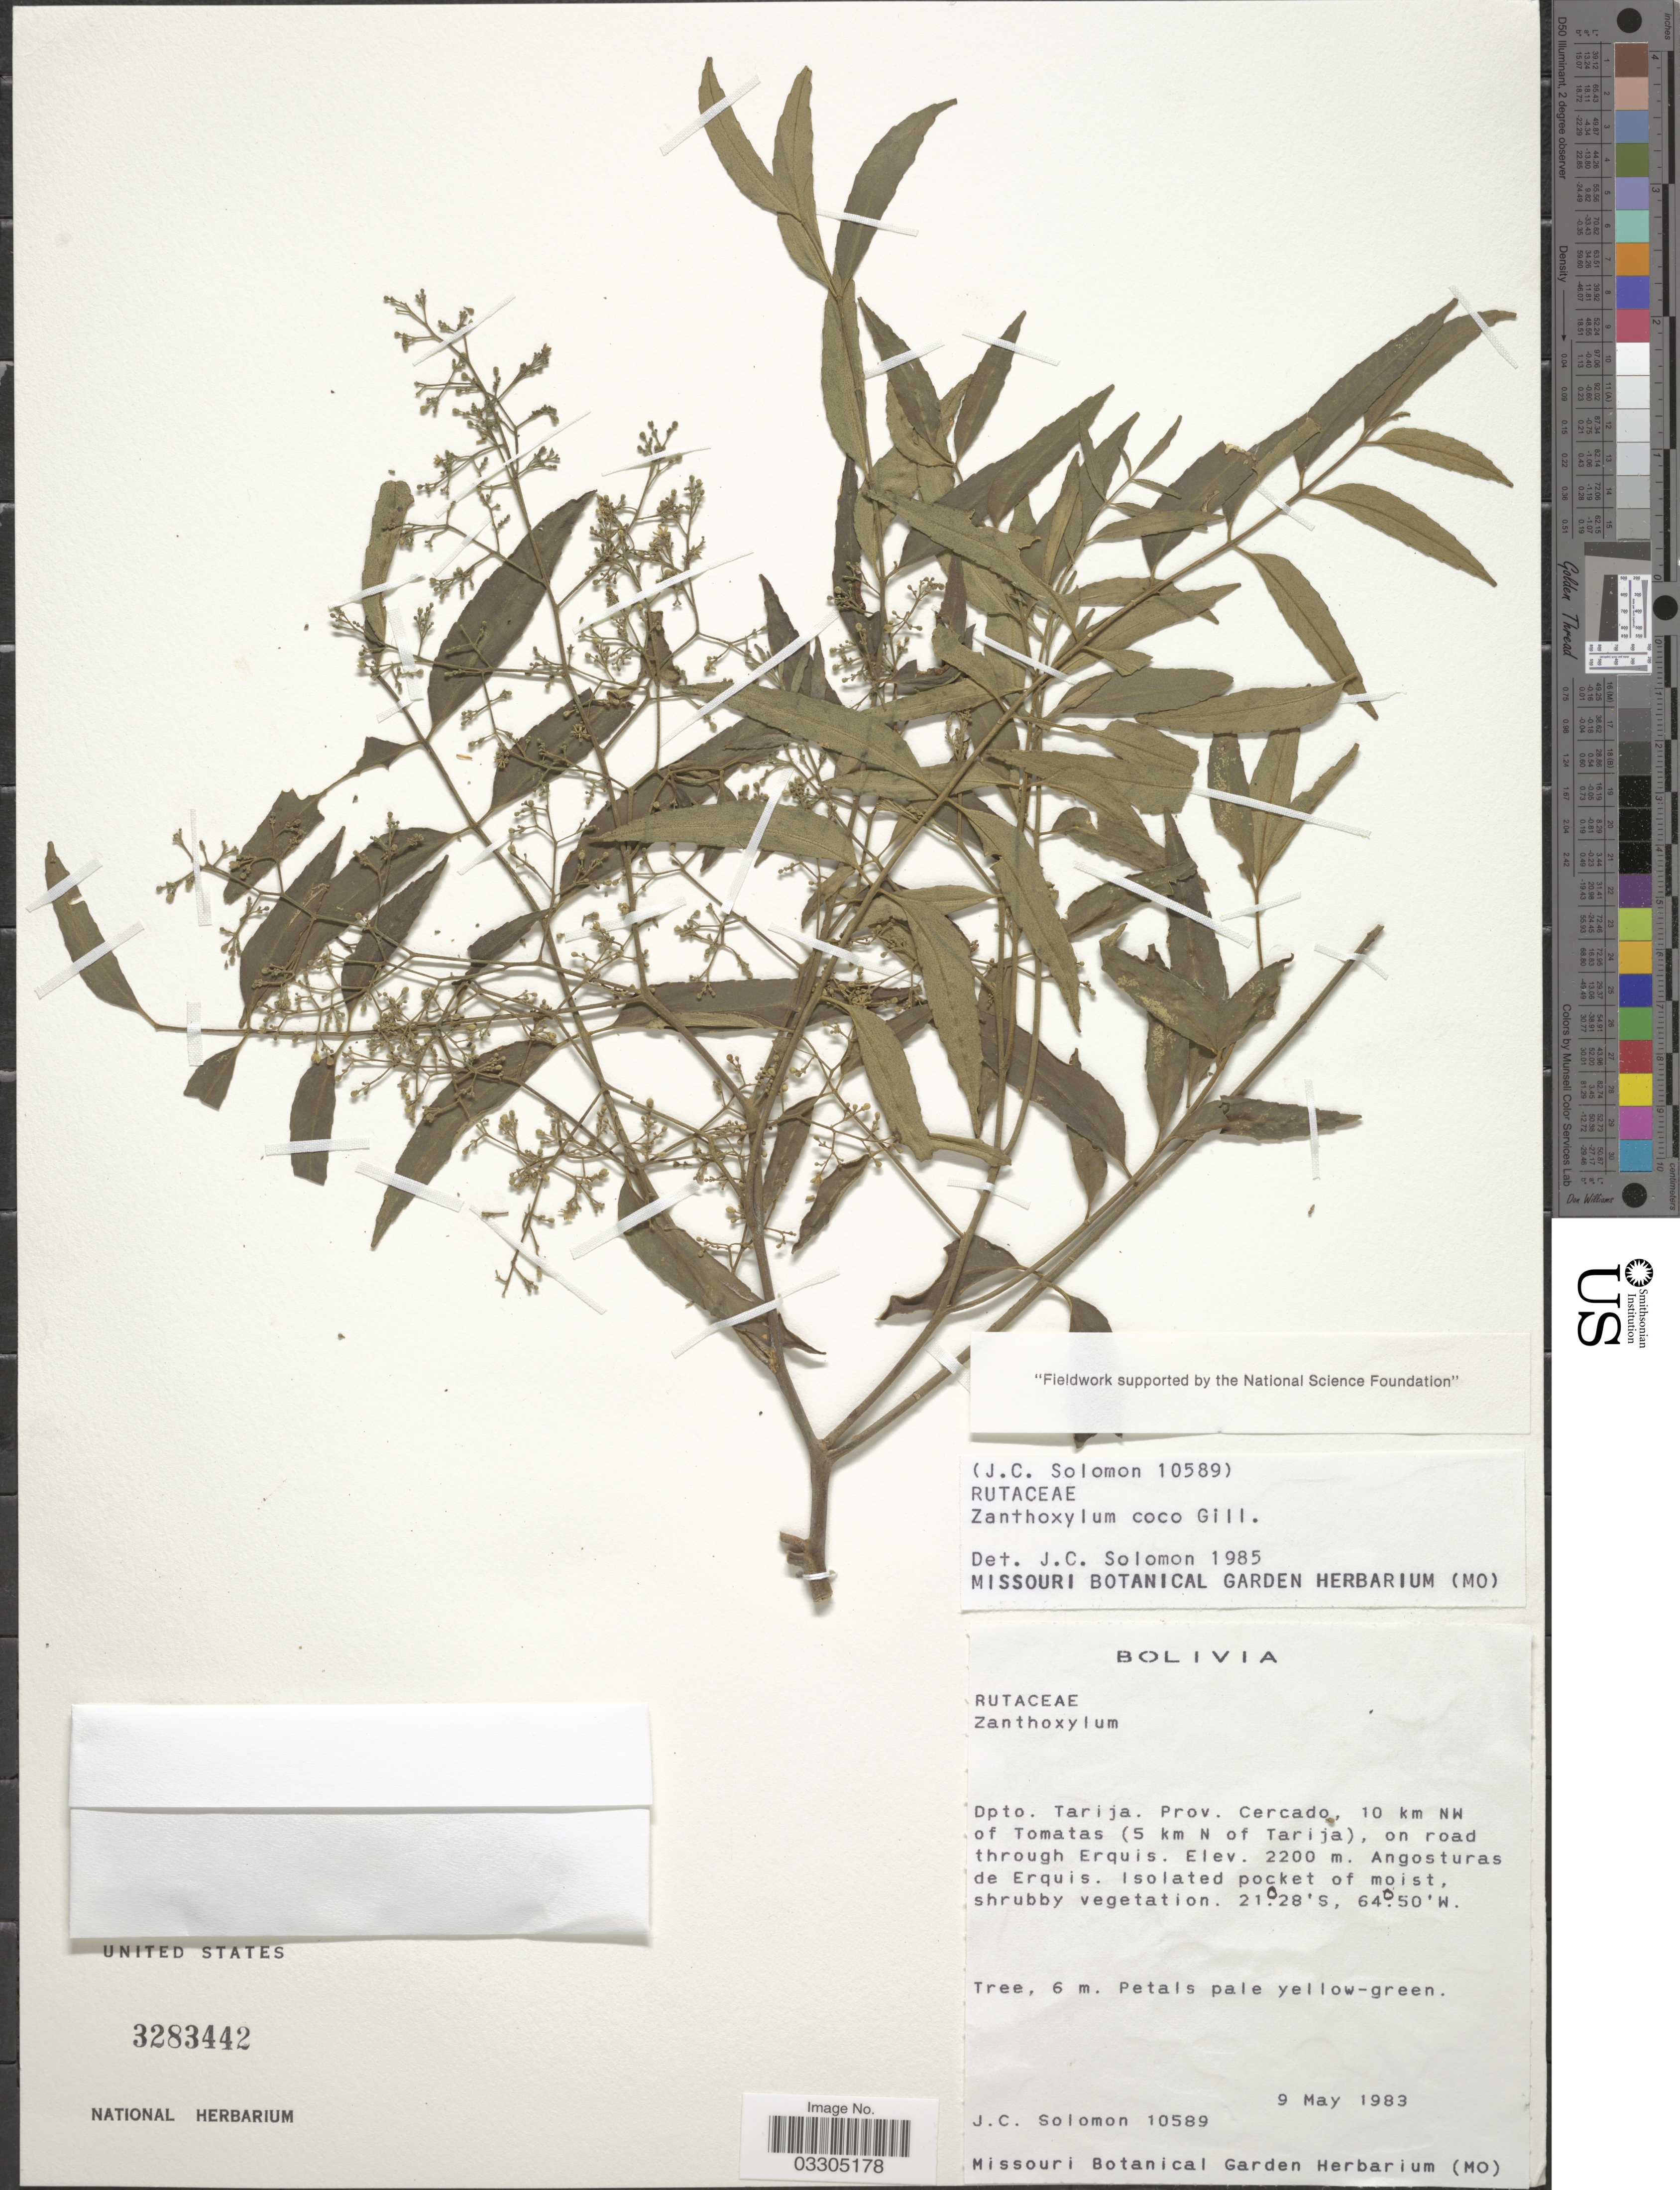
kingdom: Plantae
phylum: Tracheophyta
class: Magnoliopsida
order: Sapindales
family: Rutaceae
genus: Zanthoxylum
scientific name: Zanthoxylum coco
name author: Hook. & Arn.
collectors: J. C. Solomon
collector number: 10589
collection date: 1983-05-09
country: Bolivia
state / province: Tarija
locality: Dpto. Tarija, Prov. Cercado, 10 km NW of Tomatas (5 km N of Tarija), on road through Erquis.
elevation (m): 2200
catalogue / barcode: US 3283442